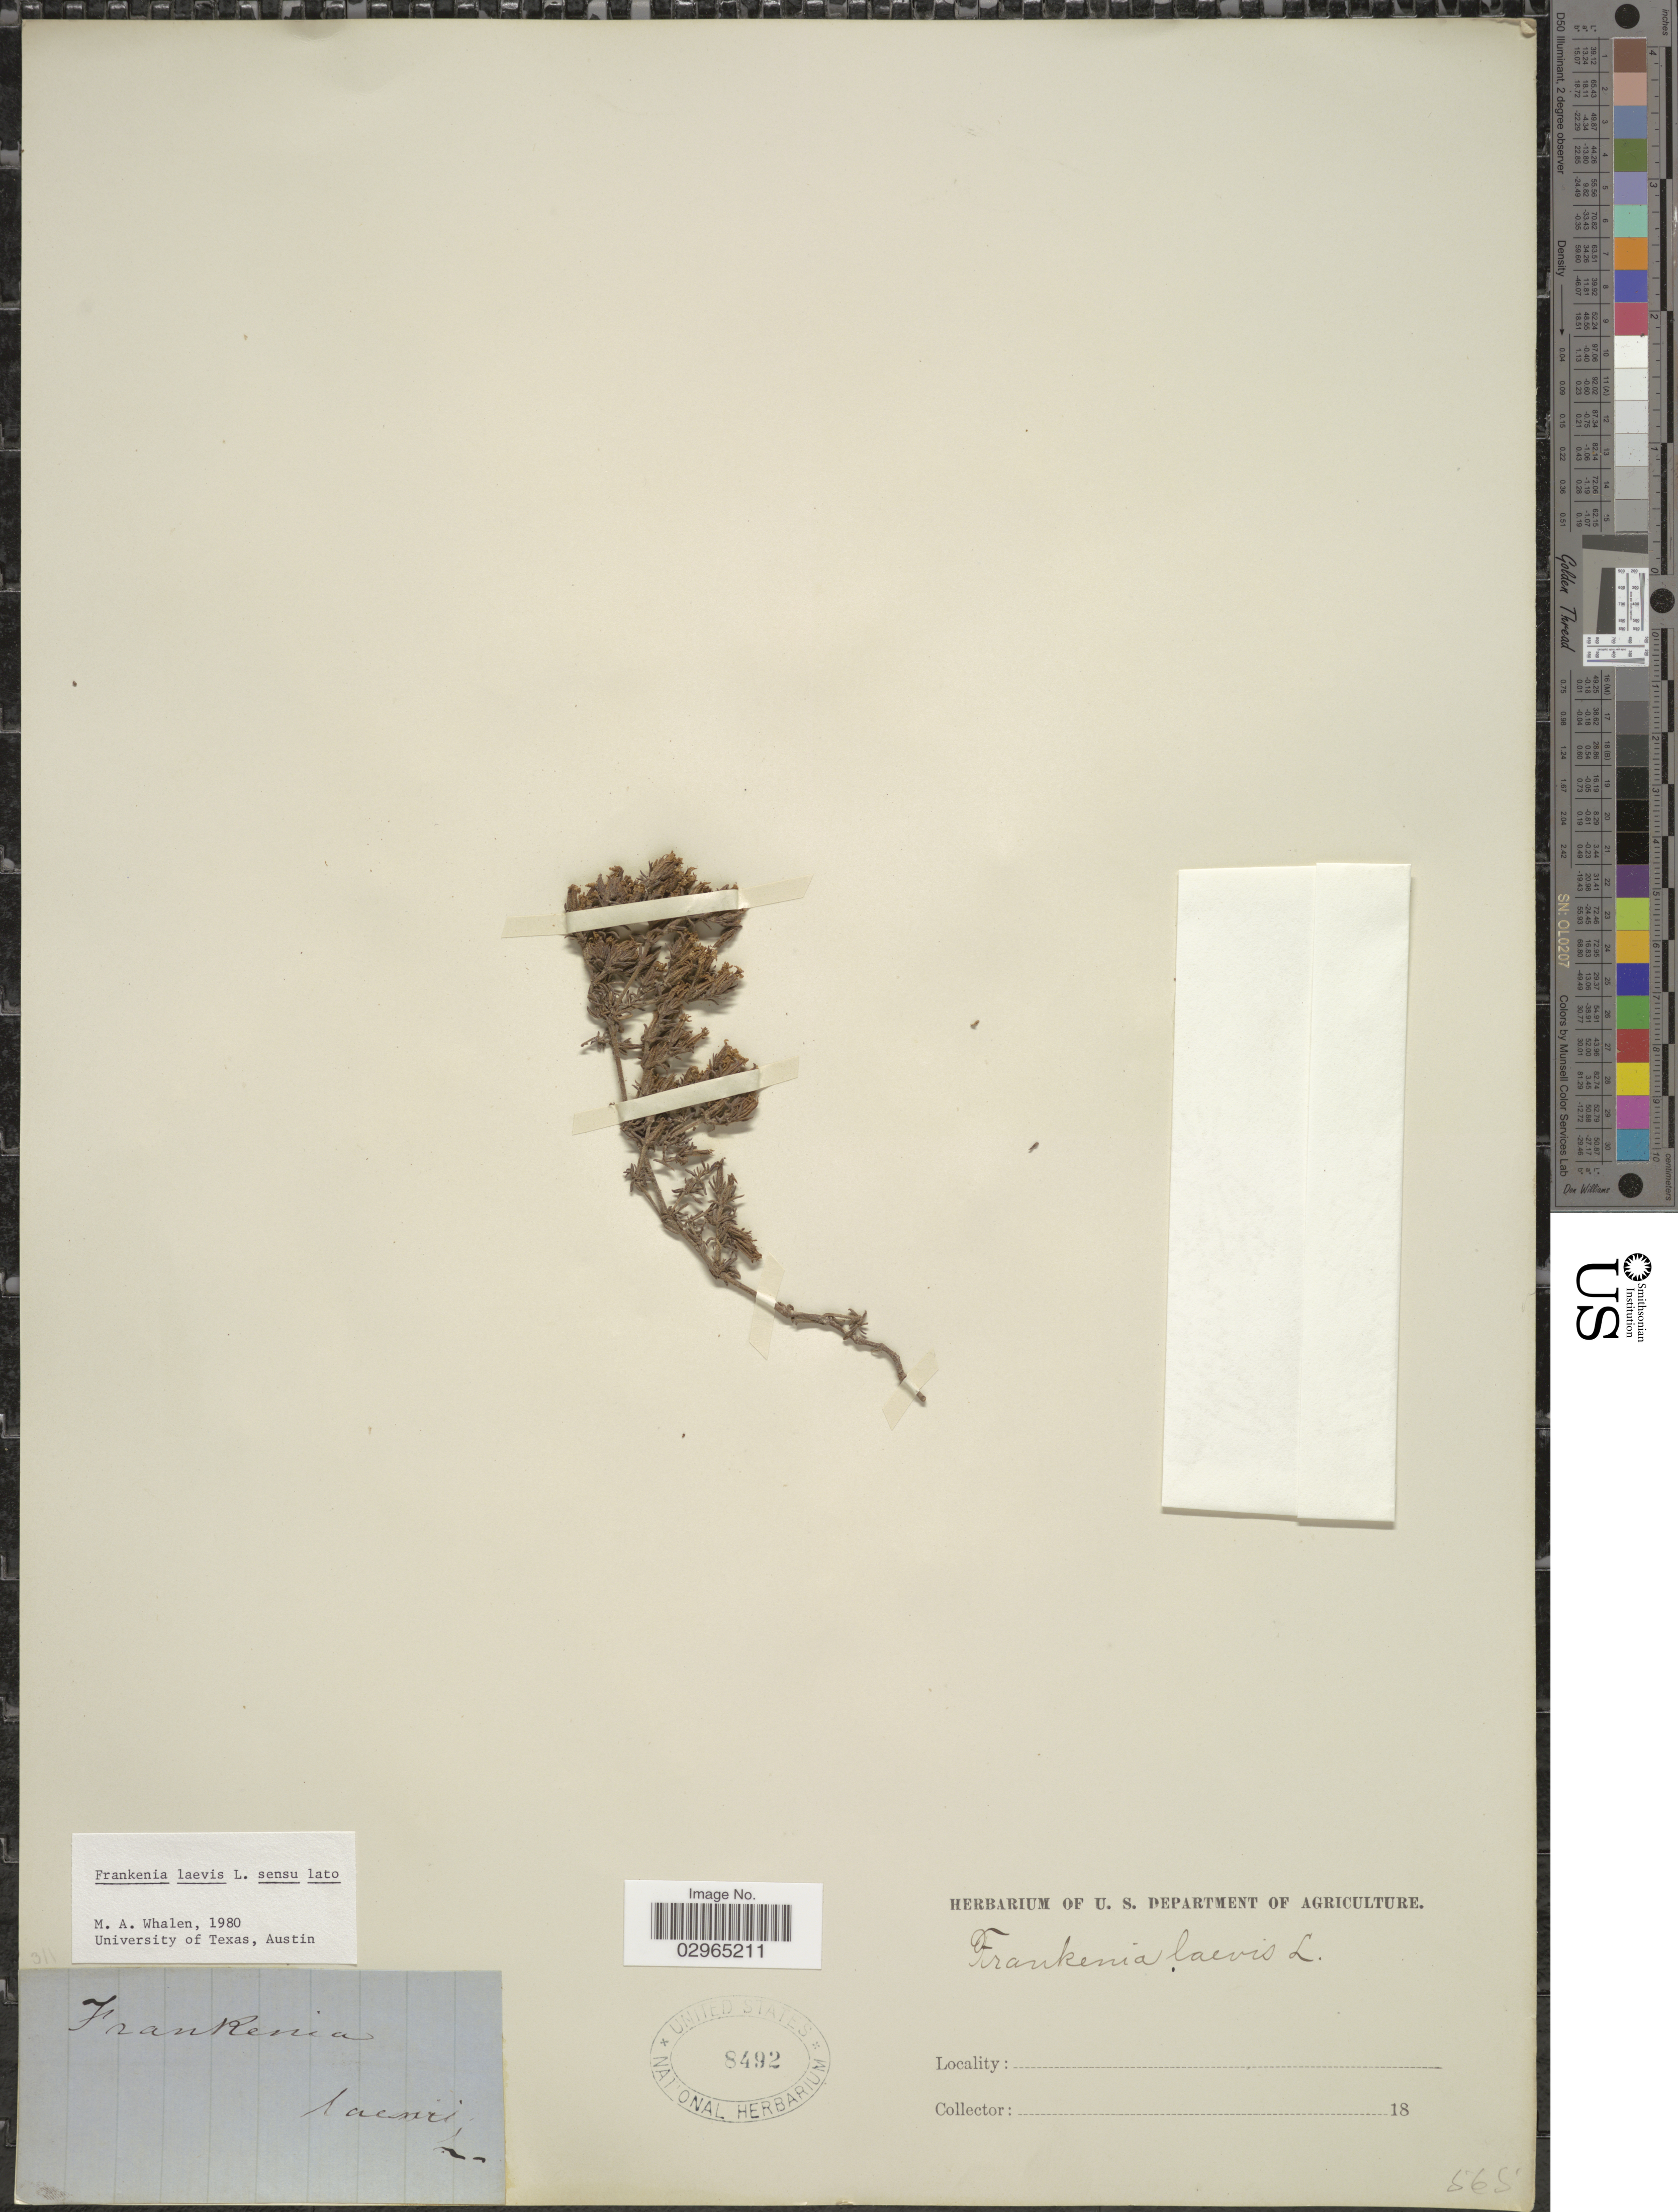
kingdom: Plantae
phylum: Tracheophyta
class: Magnoliopsida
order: Caryophyllales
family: Frankeniaceae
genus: Frankenia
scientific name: Frankenia laevis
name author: L.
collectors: ex herb. U. S. Department of Agriculture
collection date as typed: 18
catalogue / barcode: US 8492